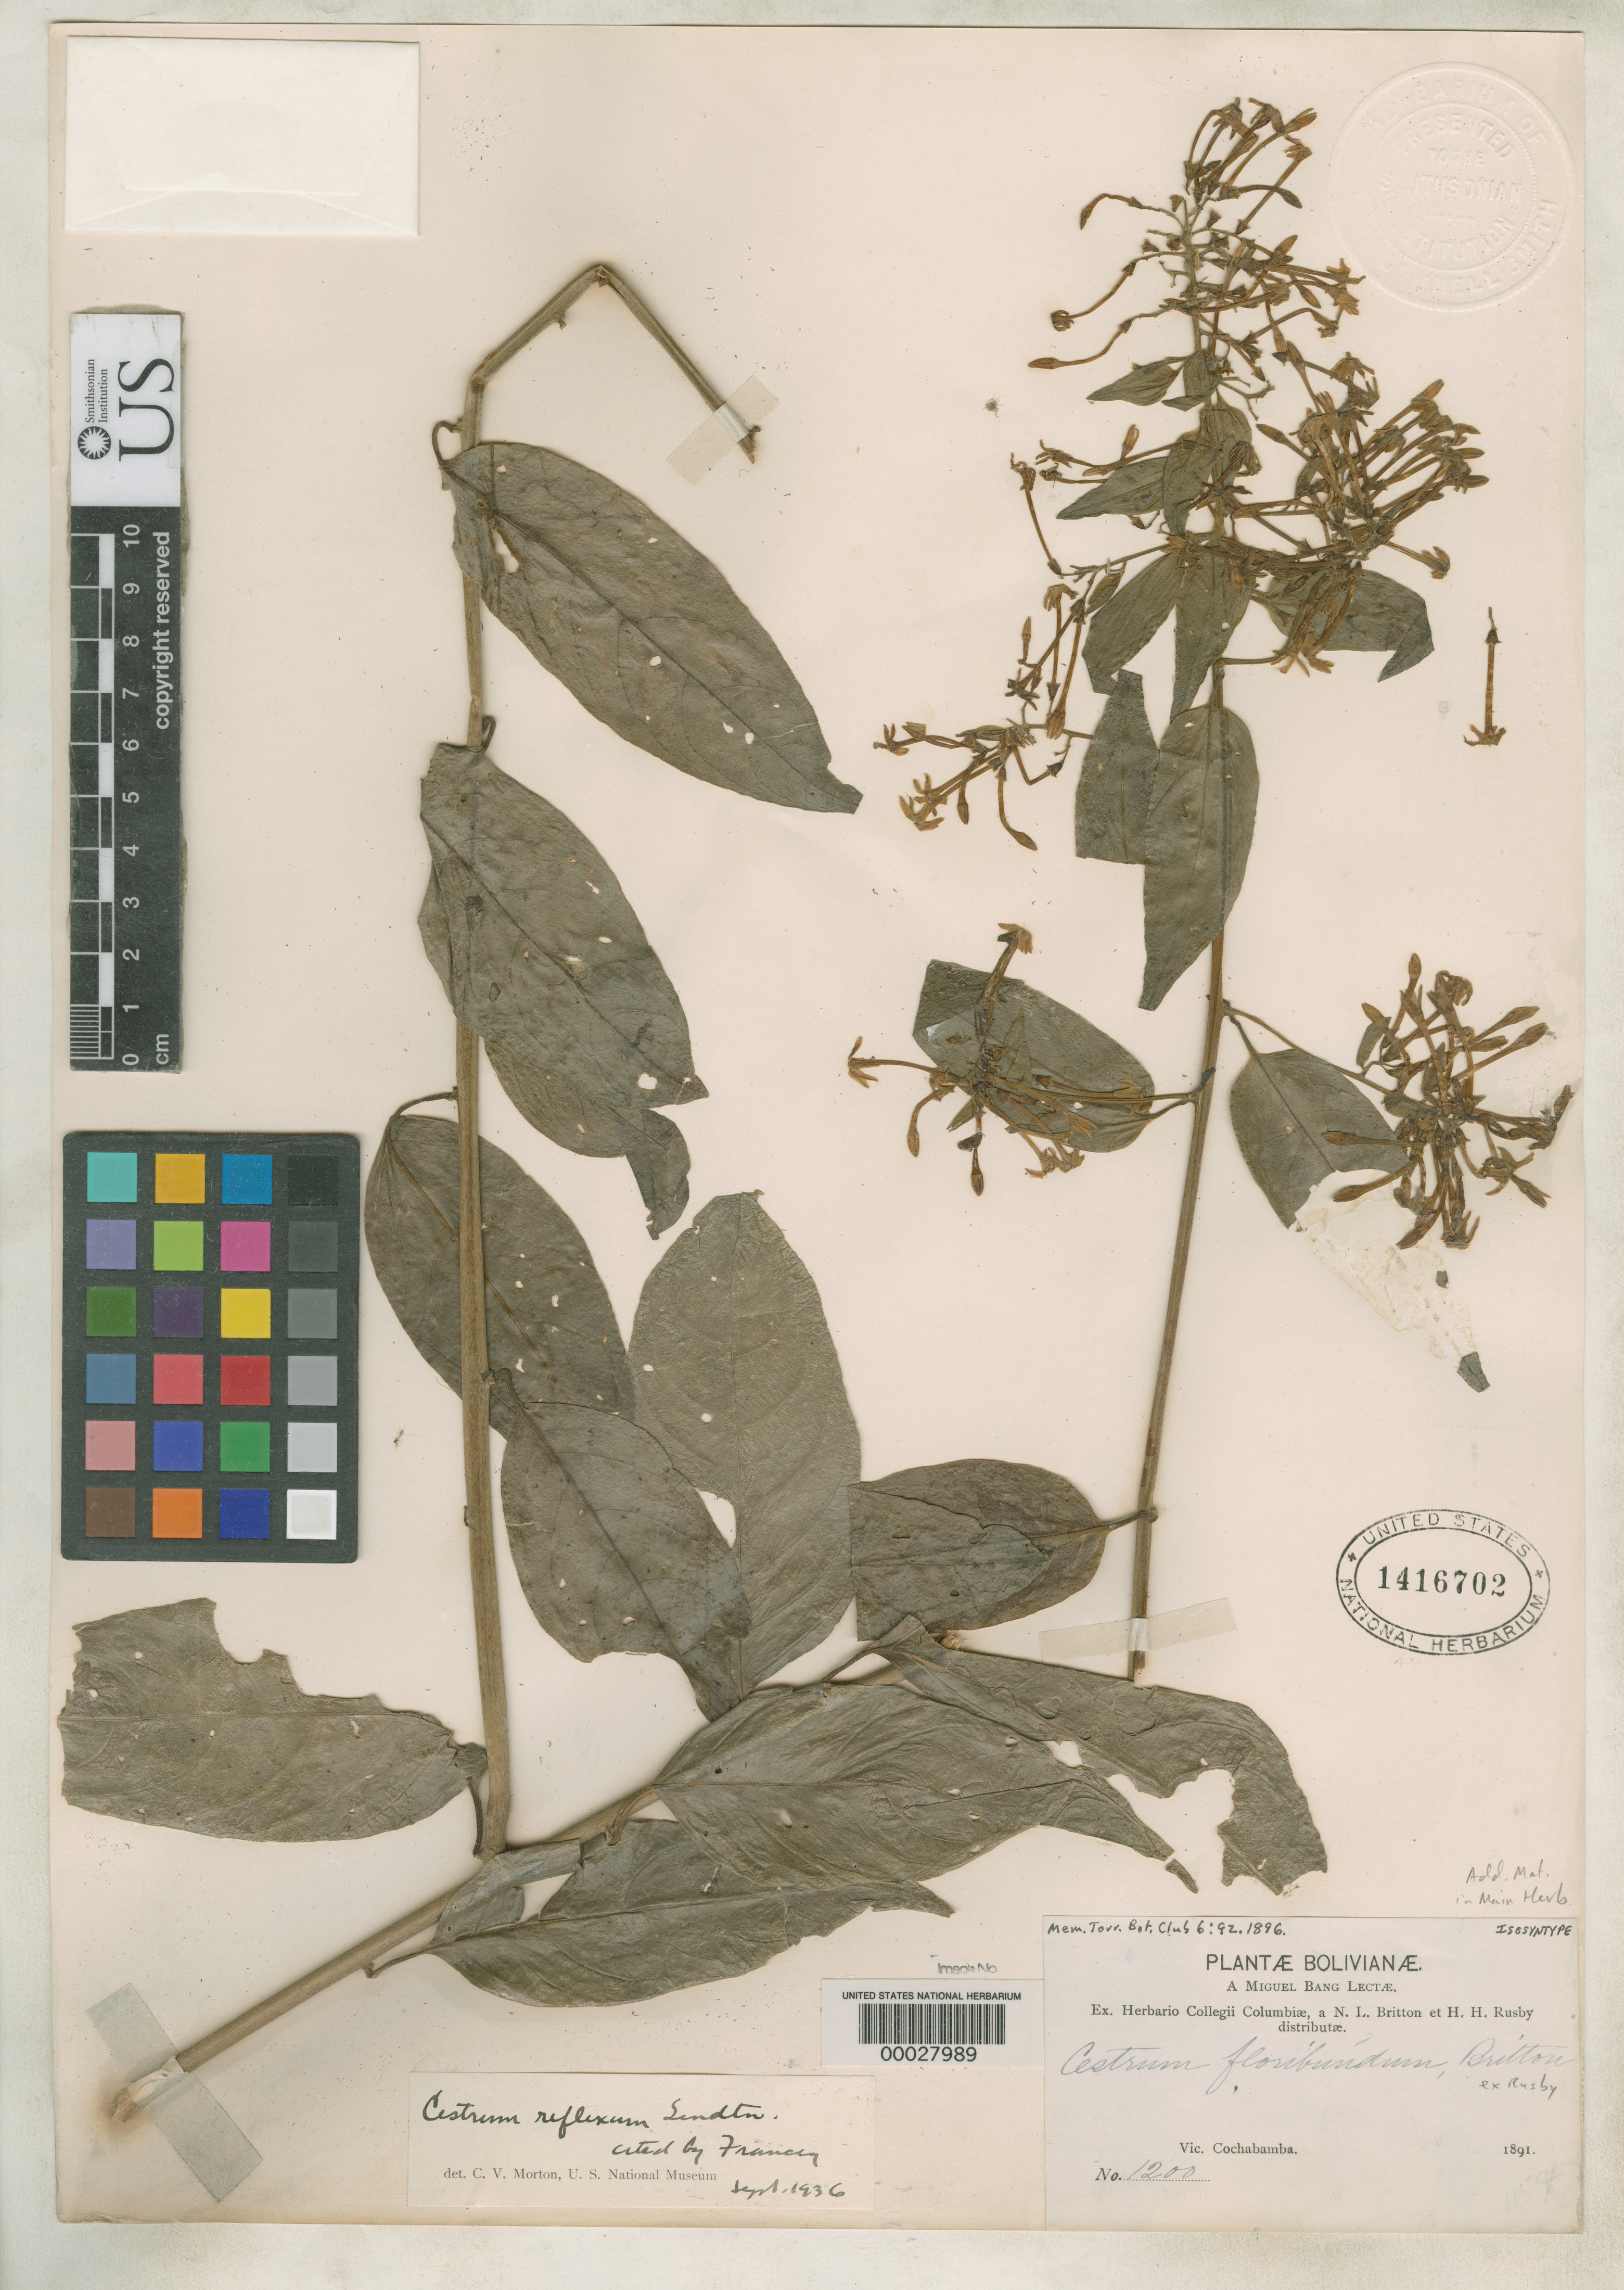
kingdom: Plantae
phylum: Tracheophyta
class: Magnoliopsida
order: Solanales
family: Solanaceae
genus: Cestrum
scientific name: Cestrum floribundum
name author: Britton ex Rusby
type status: Isosyntype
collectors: M. Bang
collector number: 1200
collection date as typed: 1891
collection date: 1891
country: Bolivia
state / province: Cochabamba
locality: Vic. Cochabamba.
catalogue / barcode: US 1416702